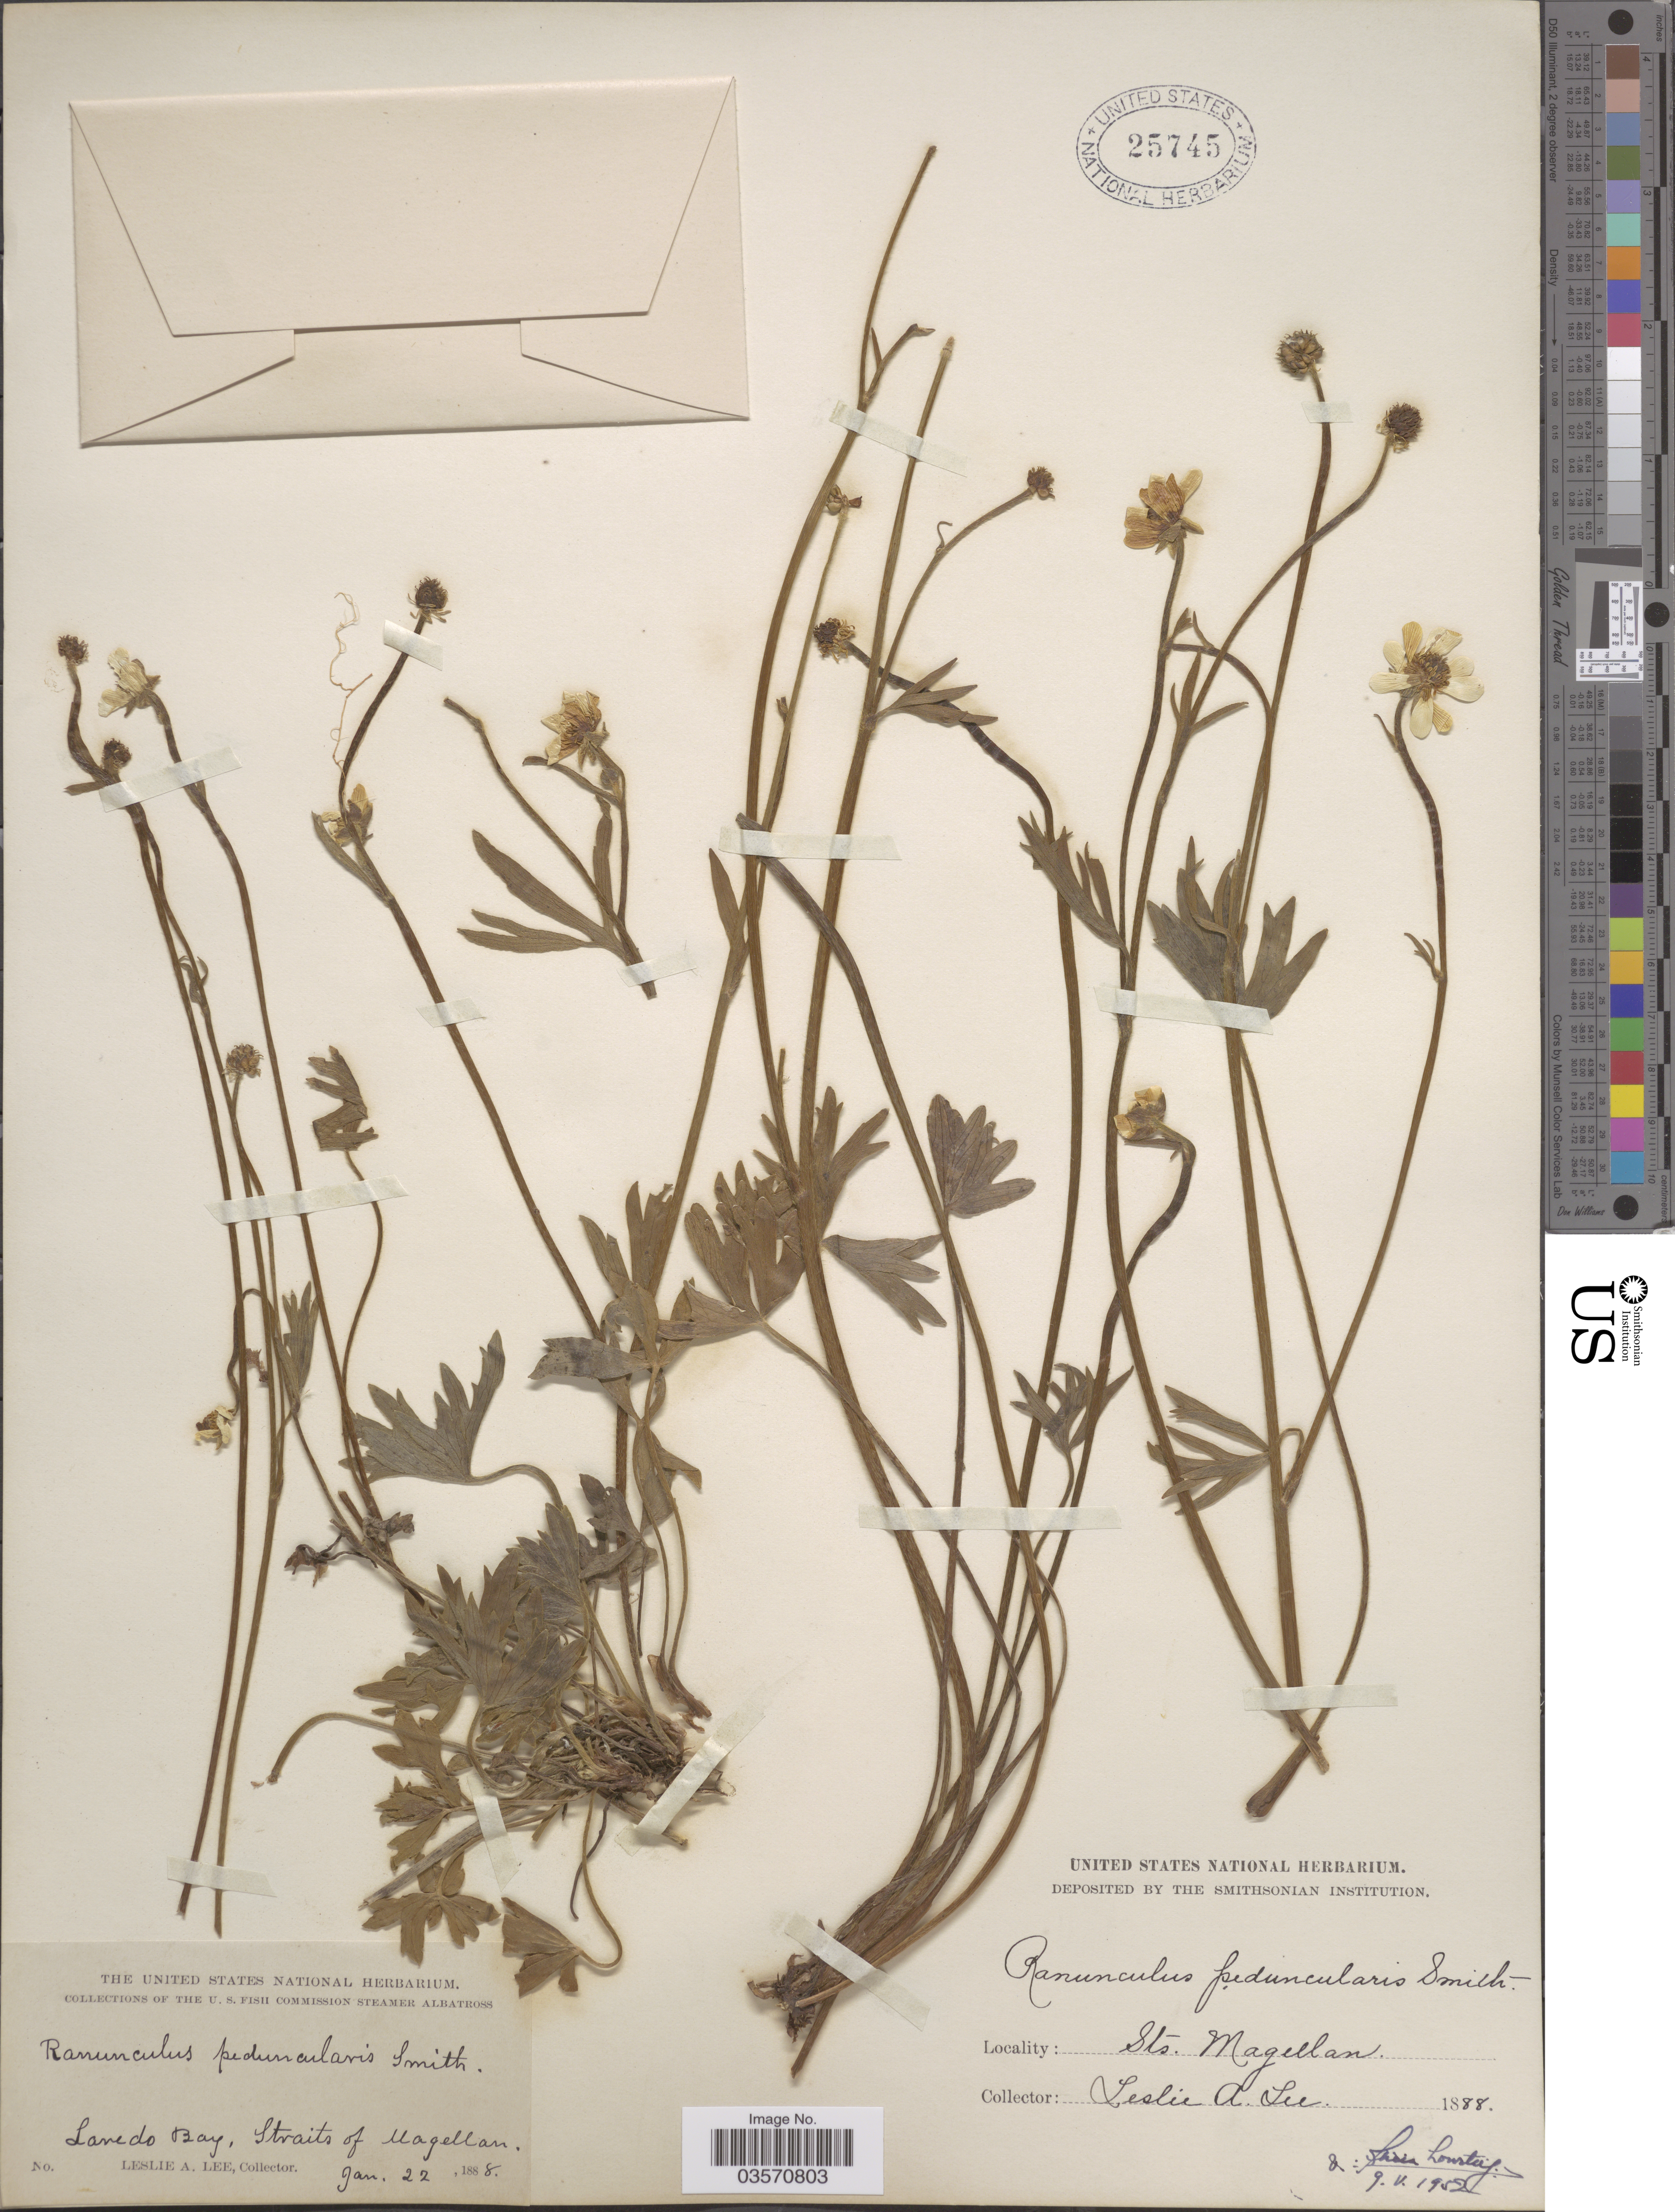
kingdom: Plantae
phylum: Tracheophyta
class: Magnoliopsida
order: Ranunculales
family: Ranunculaceae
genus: Ranunculus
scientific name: Ranunculus peduncularis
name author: Sm.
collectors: L. Lee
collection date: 1888-01-22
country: Chile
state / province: Magallanes y de la Antártica Chilena (XII)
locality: Laredo Bay, Straits of Magellan.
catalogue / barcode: US 25745